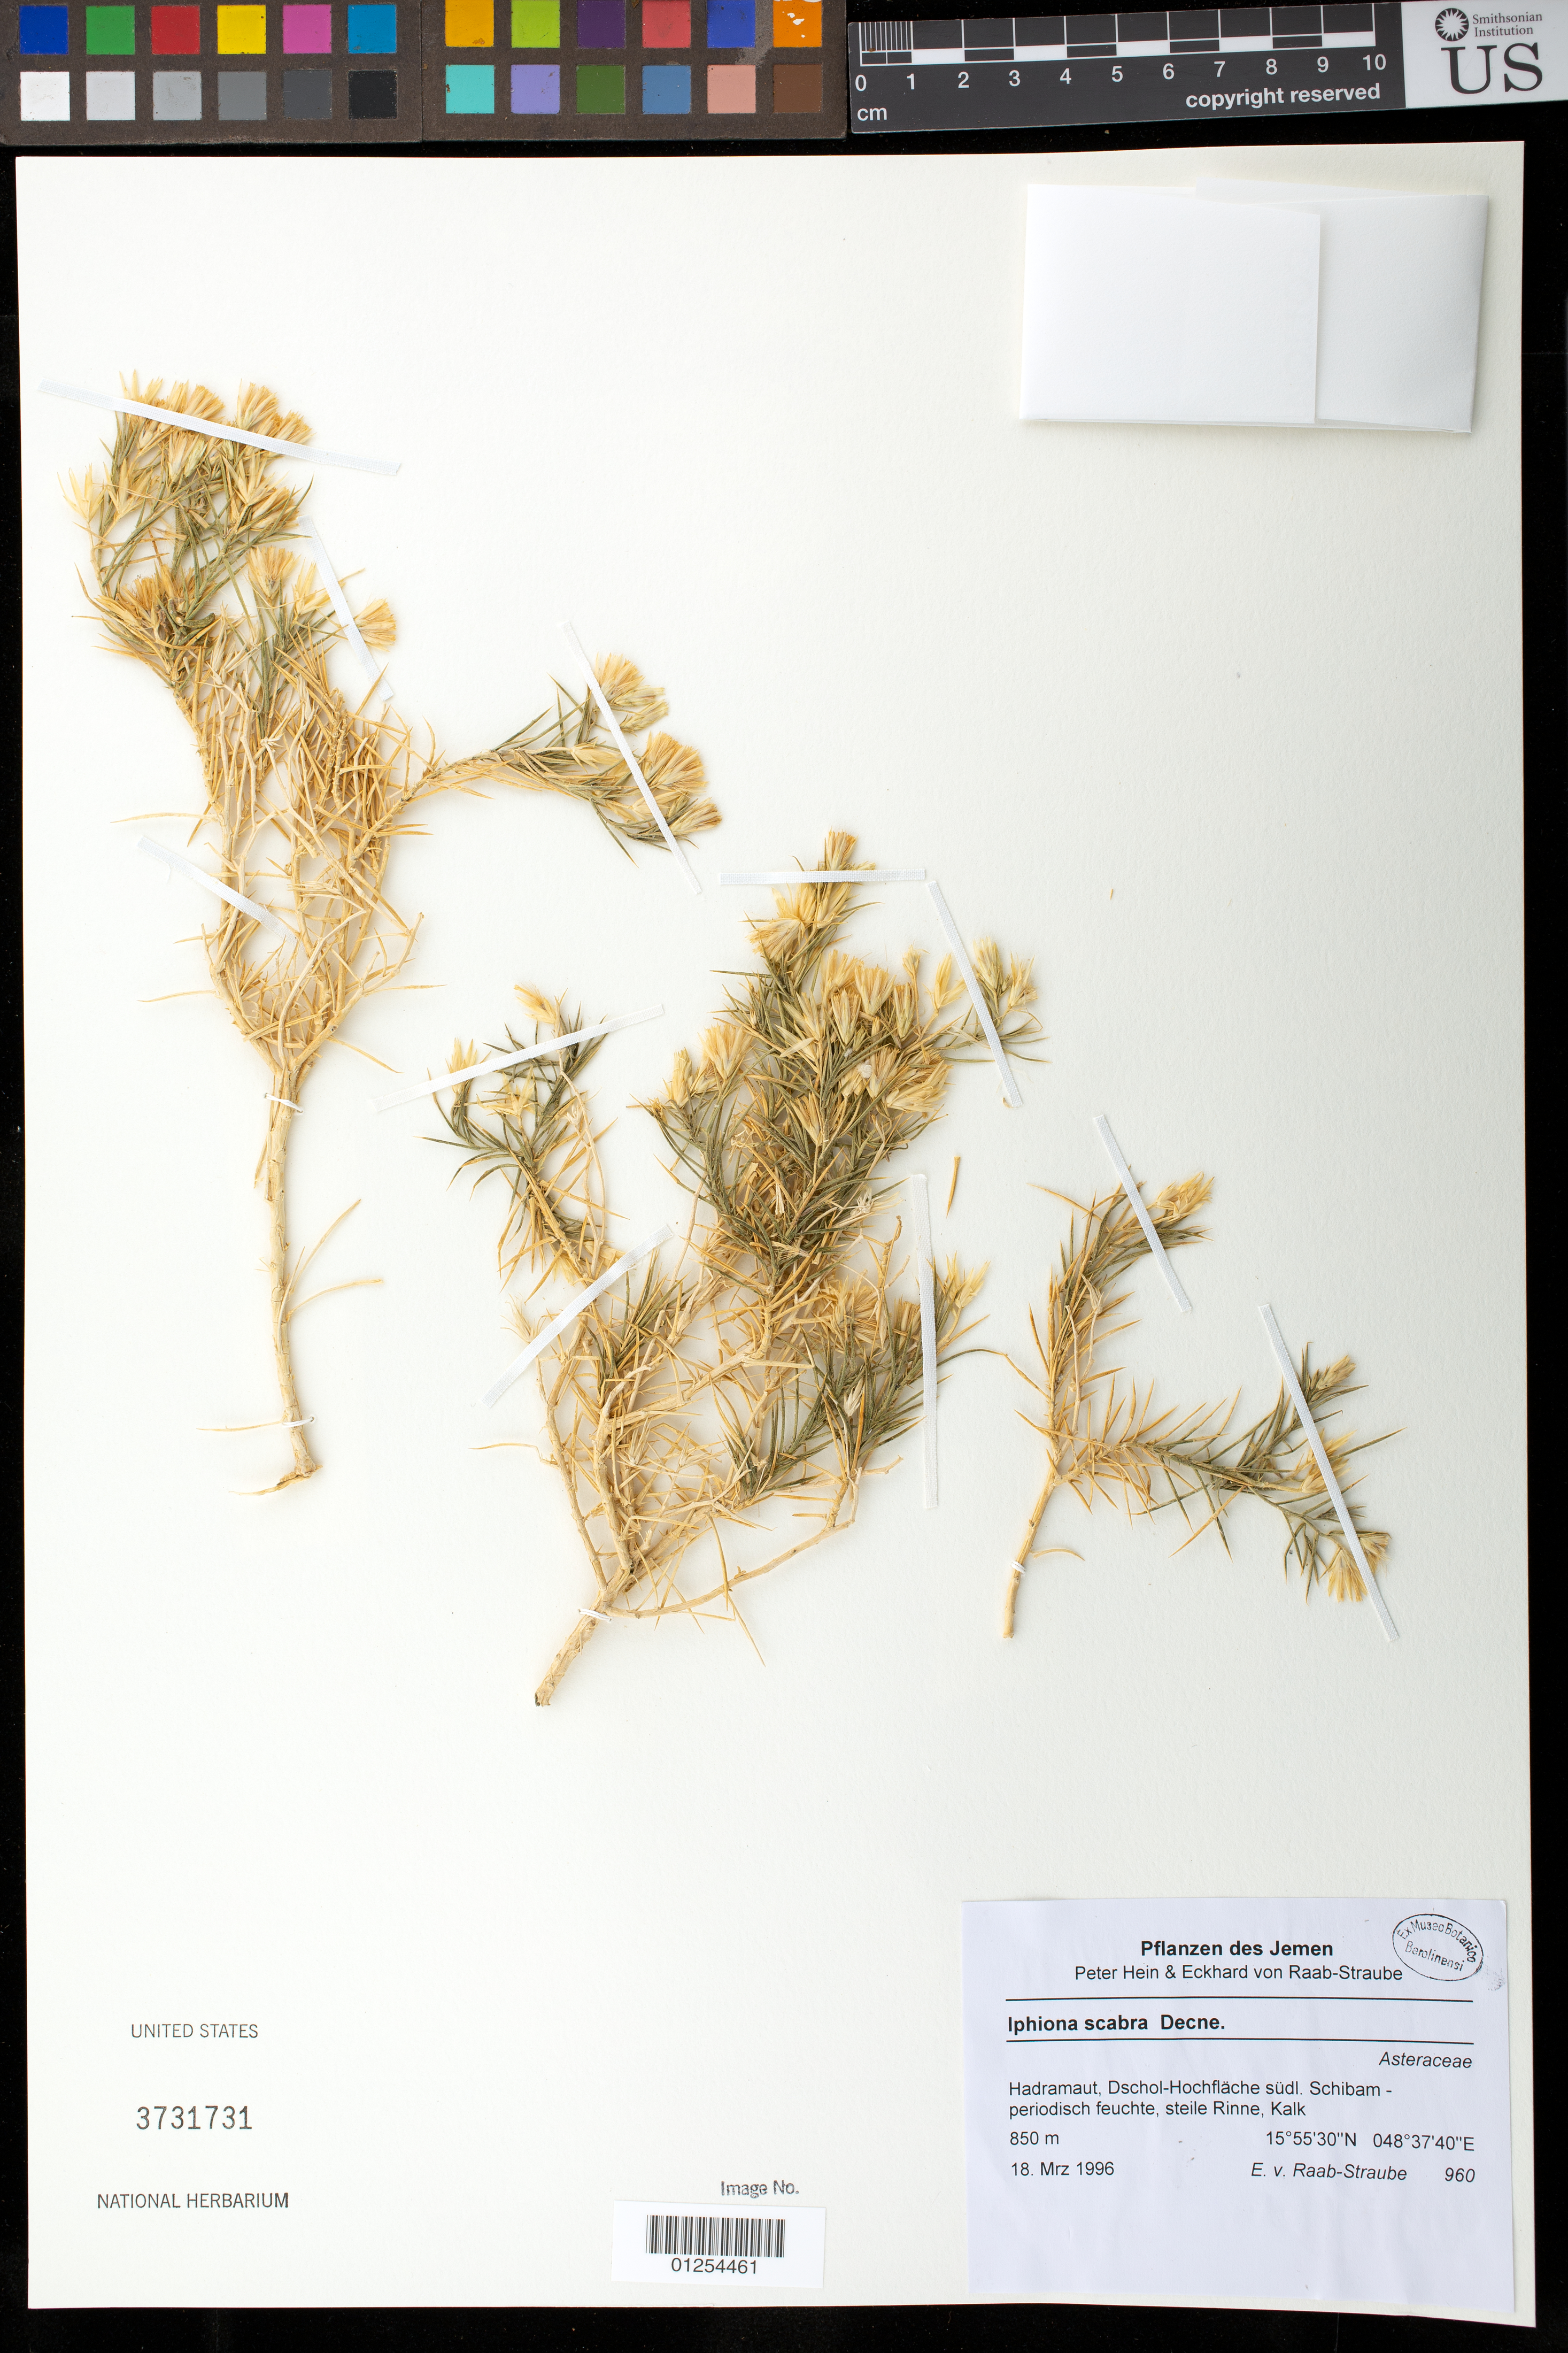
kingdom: Plantae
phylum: Tracheophyta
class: Magnoliopsida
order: Asterales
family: Asteraceae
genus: Iphiona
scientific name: Iphiona scabra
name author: DC.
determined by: Raab-Straube, Eckhard von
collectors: E. Raab-Straube & P. Hein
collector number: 960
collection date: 1996-03-18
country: Yemen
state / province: Hadramawt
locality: Dschol-Hochflache sudl. Schibam - periodisch feuchte, steile Rinne, Kalk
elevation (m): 700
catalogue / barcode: US 3731731